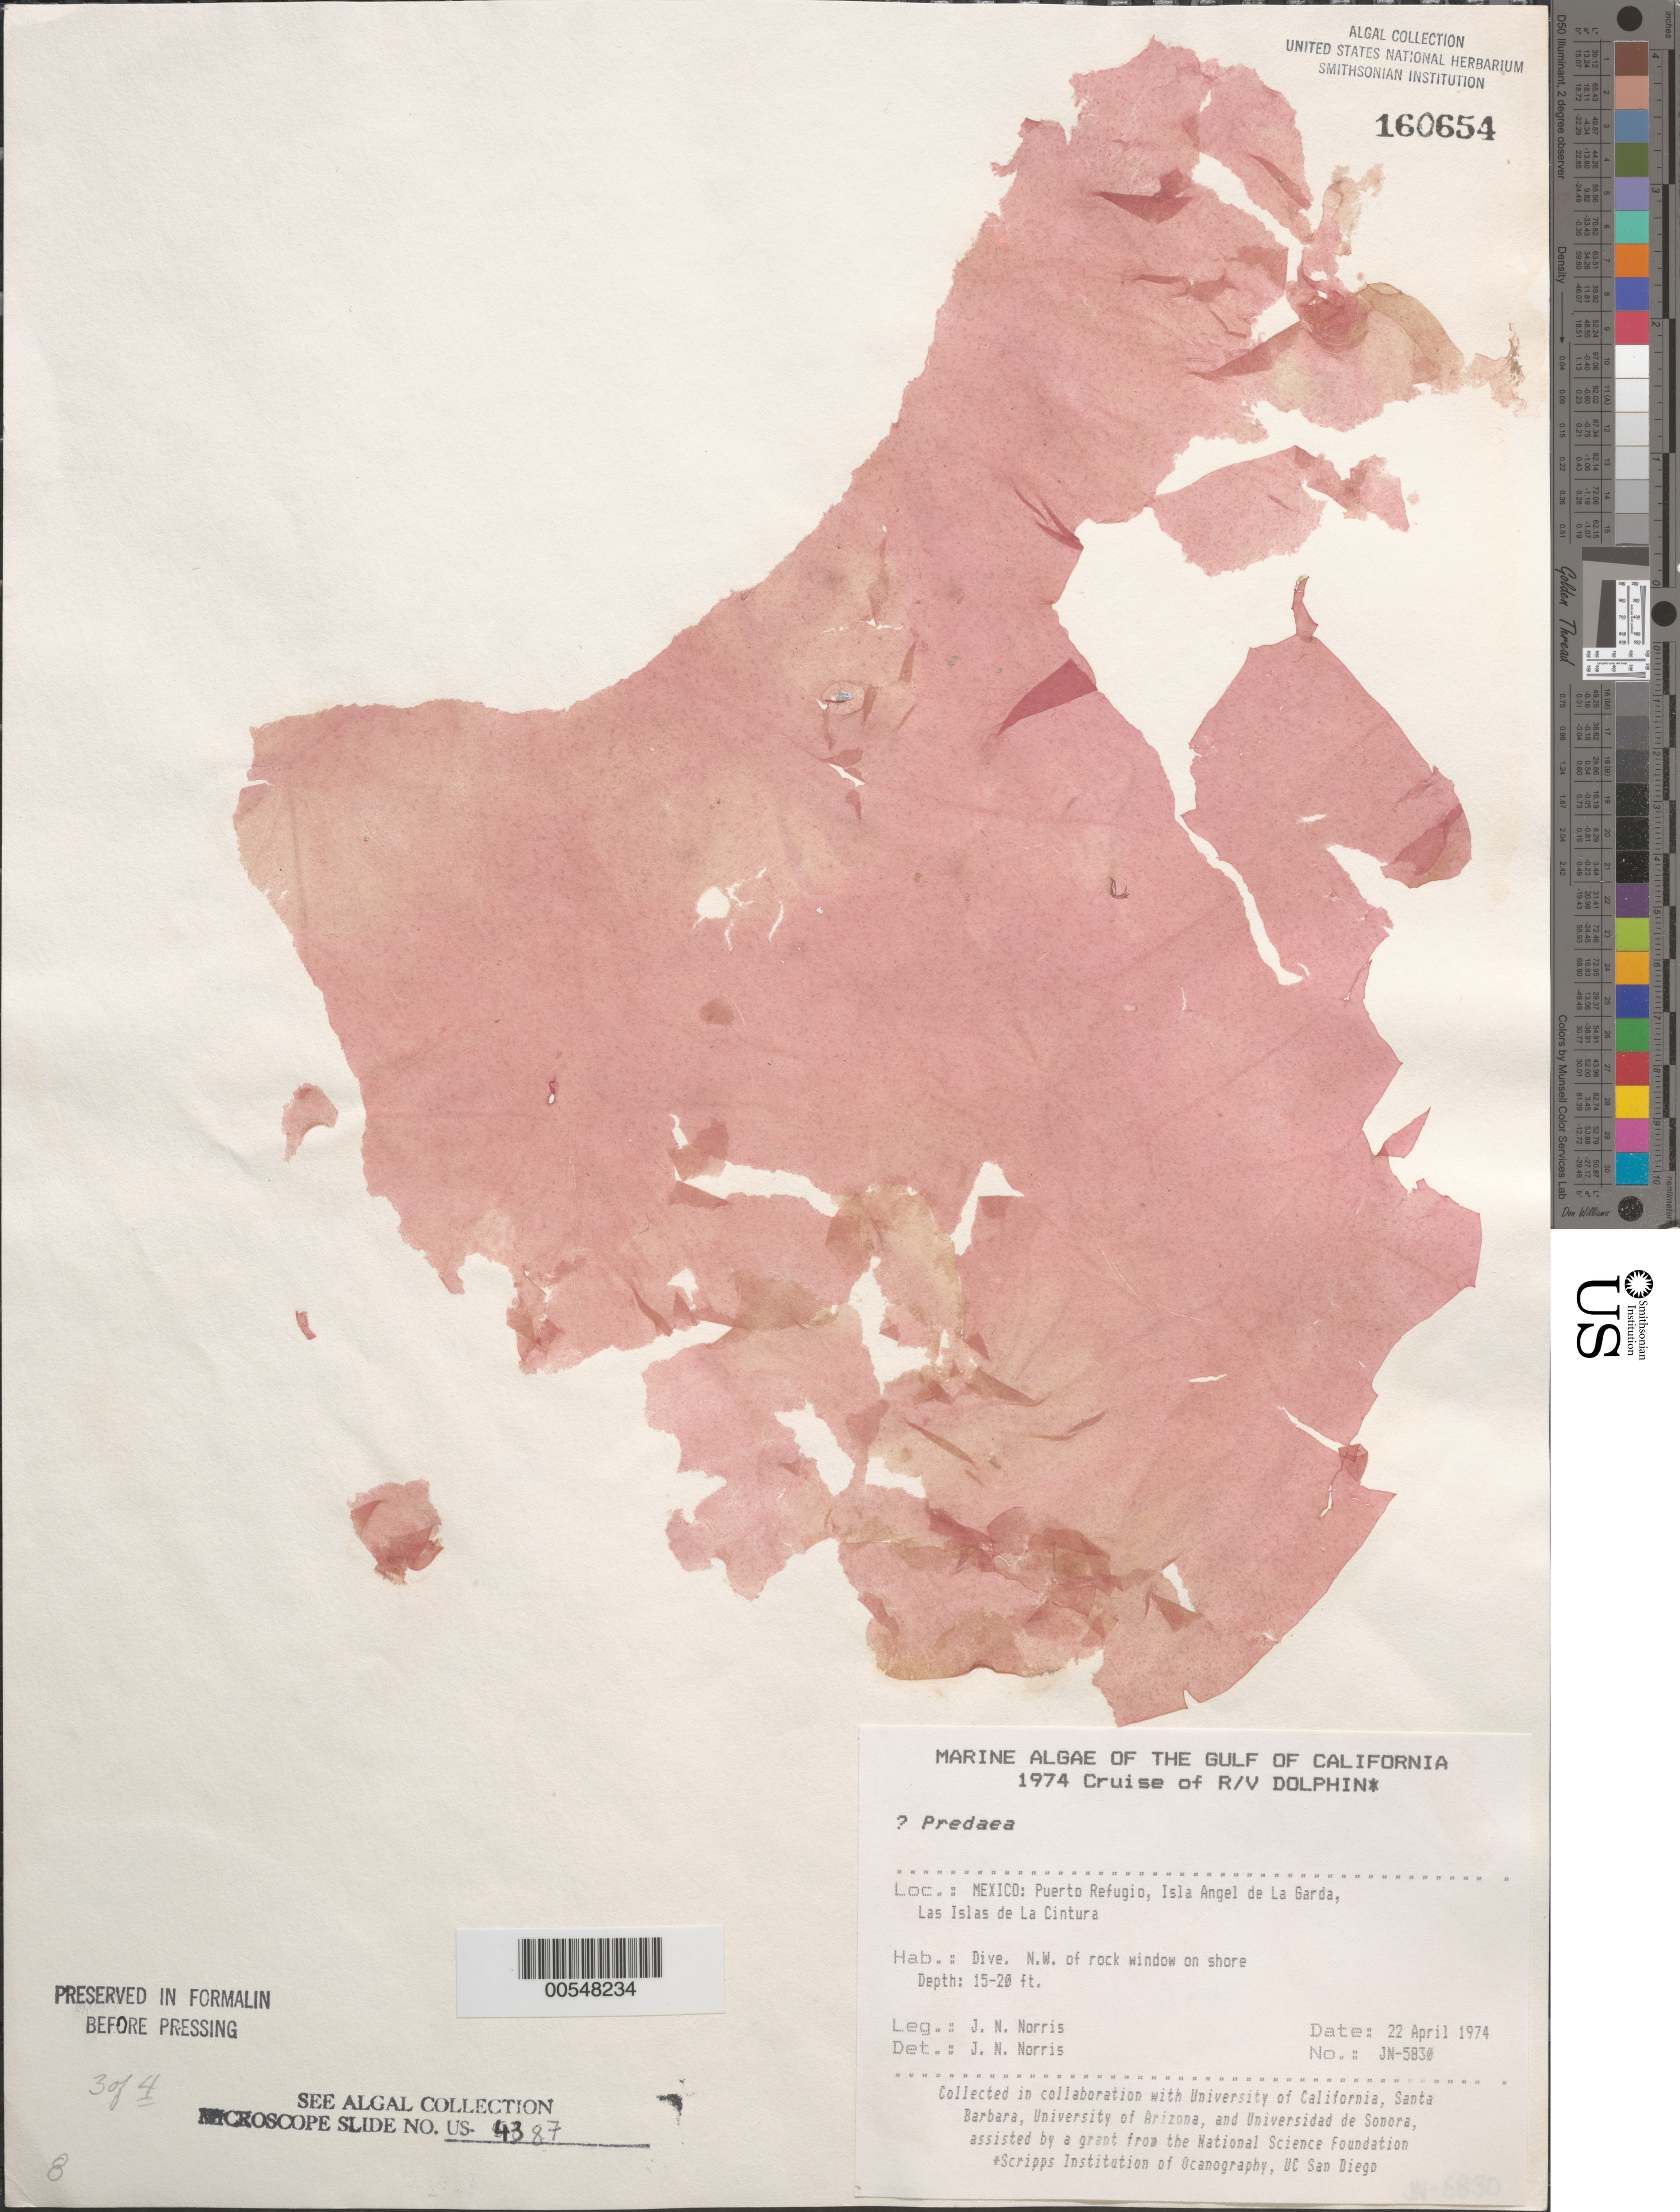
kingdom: Plantae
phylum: Rhodophyta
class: Florideophyceae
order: Nemastomatales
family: Nemastomataceae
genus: Predaea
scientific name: Predaea sp.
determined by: Norris, James N.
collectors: J. N. Norris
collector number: JN-5830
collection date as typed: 22 Apr 1974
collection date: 1974-04-22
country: Mexico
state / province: Baja California Norte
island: Isla Angel de la Guarda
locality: Puerto Refugio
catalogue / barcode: US 160654